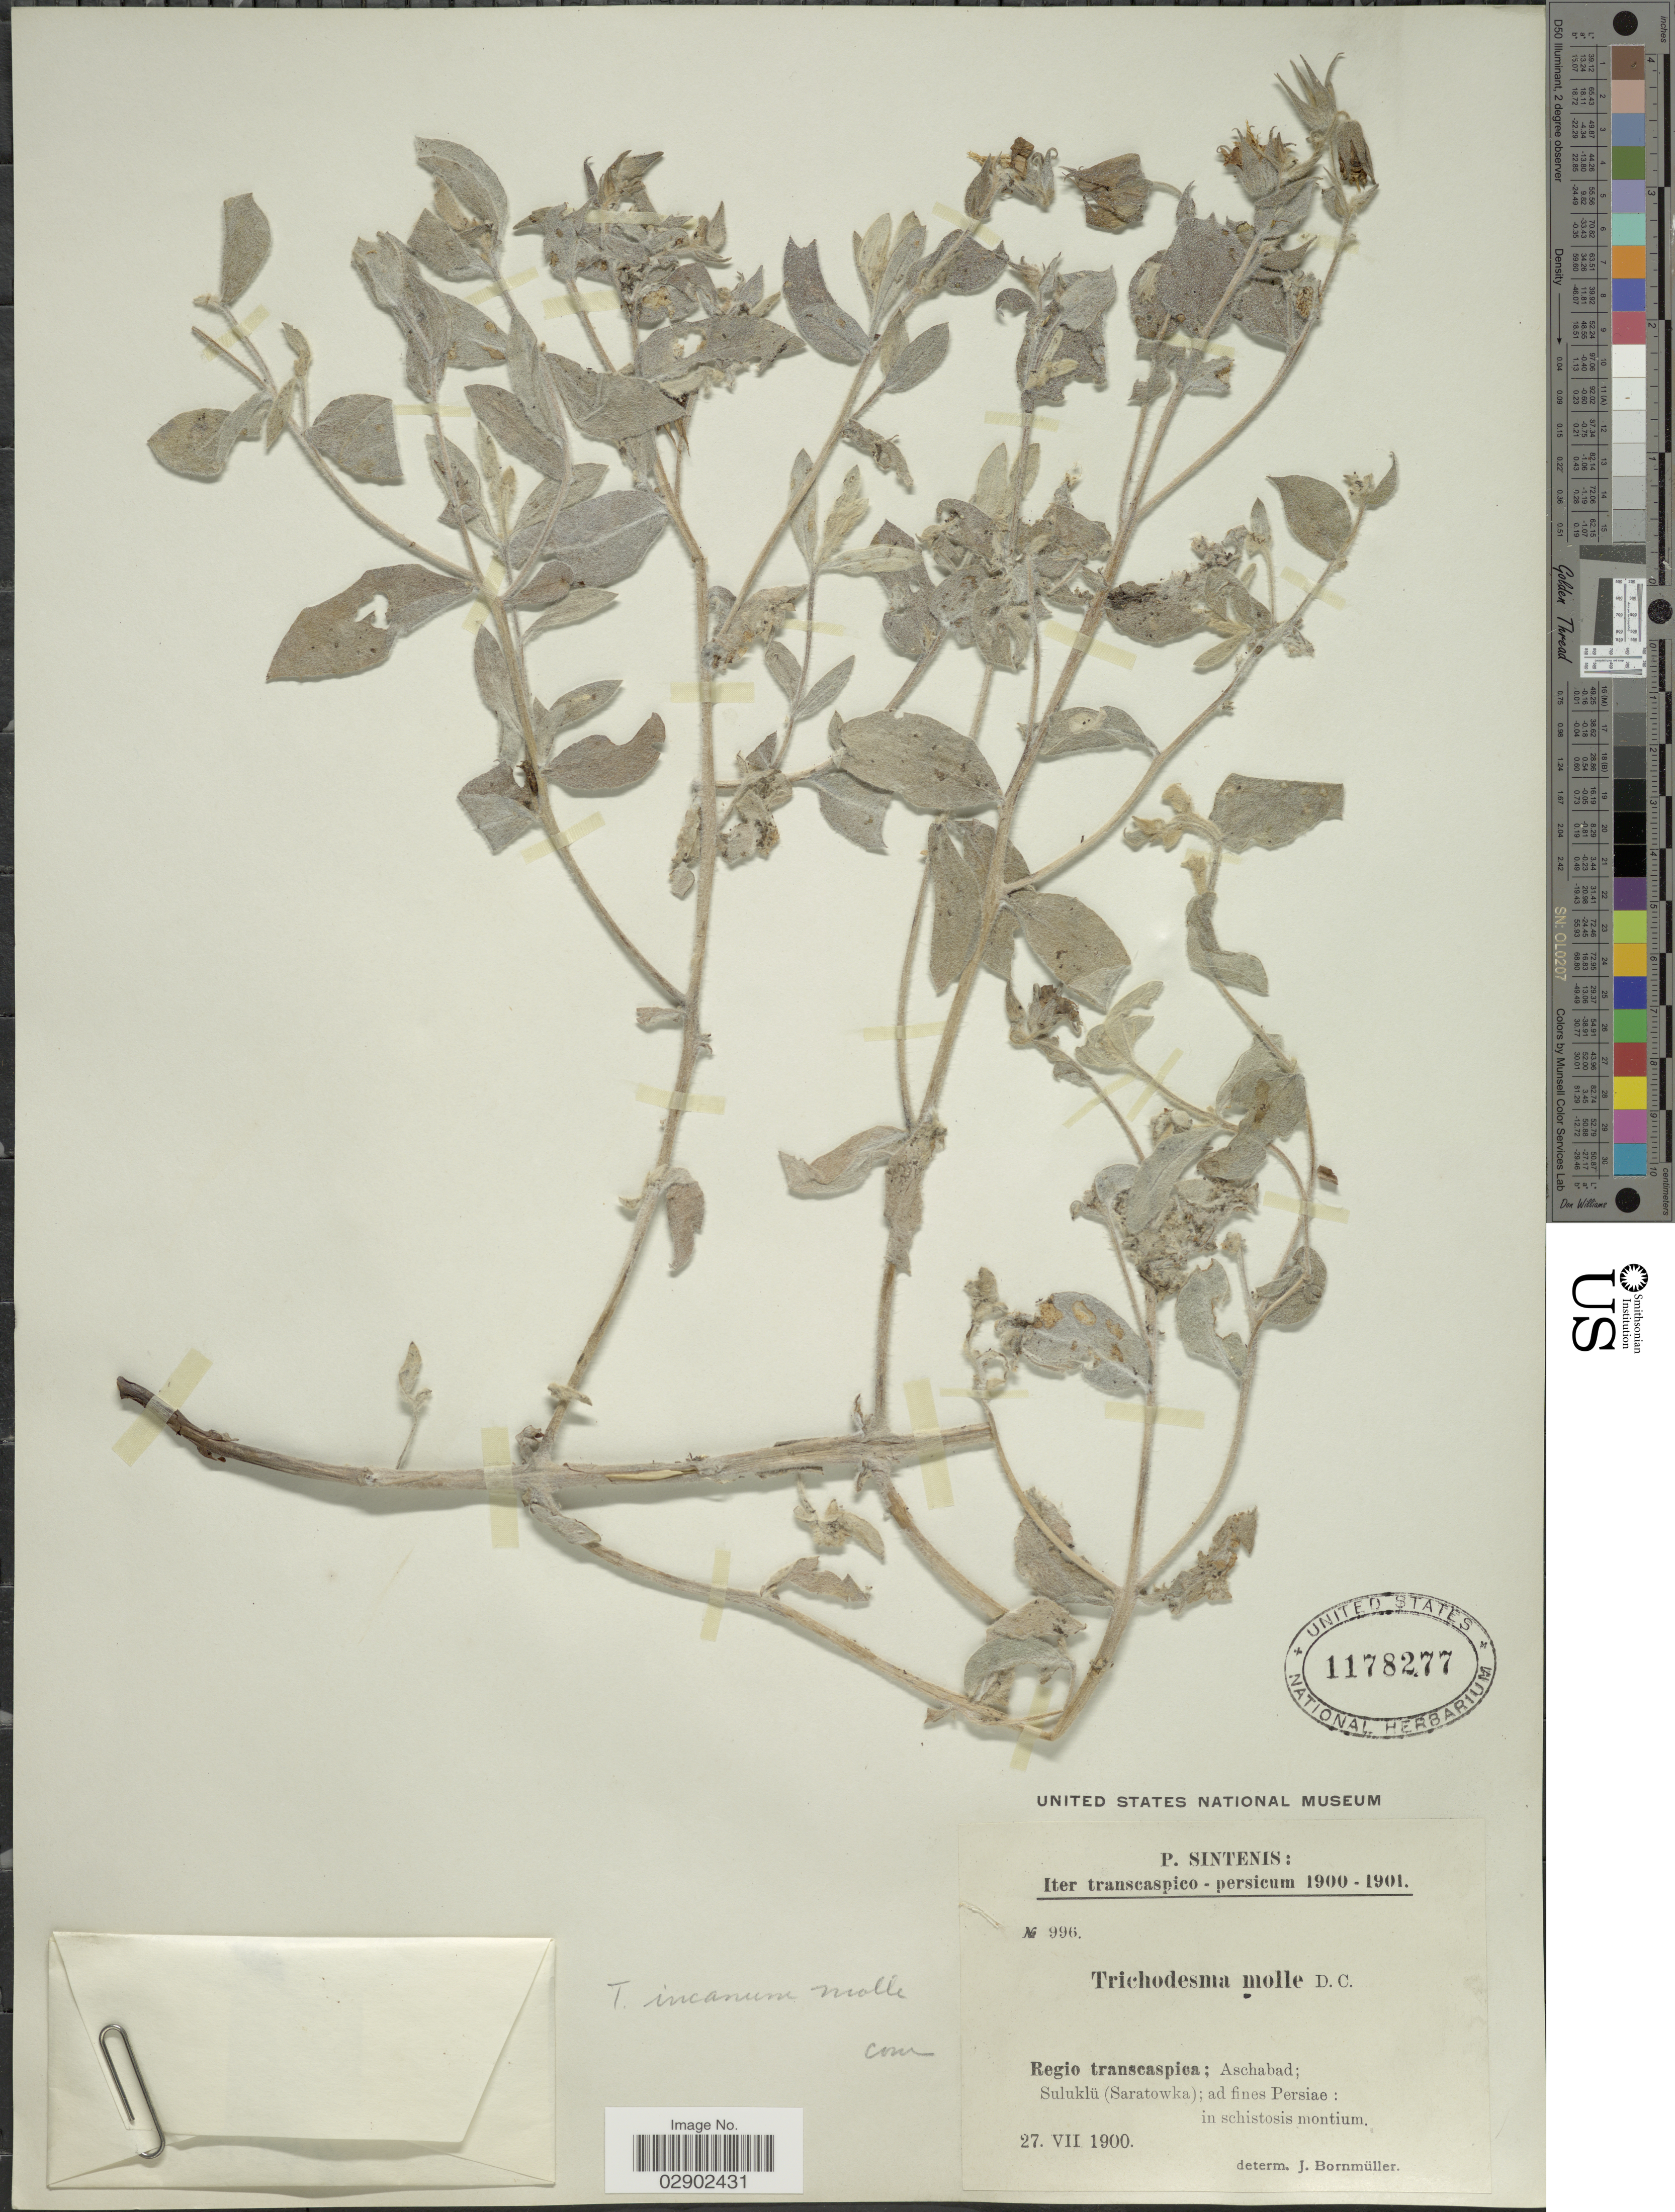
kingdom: Plantae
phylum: Tracheophyta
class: Magnoliopsida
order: Boraginales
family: Boraginaceae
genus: Trichodesma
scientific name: Trichodesma incanum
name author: (Bunge) A. DC.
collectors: P. Sintenis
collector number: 996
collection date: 1900-07-27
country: Iran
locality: Iter transcaspico - persicum. Regio transcaspica; Aschabad; Suluklü (Saratowka); ad fines Persiae.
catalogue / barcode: US 1178277